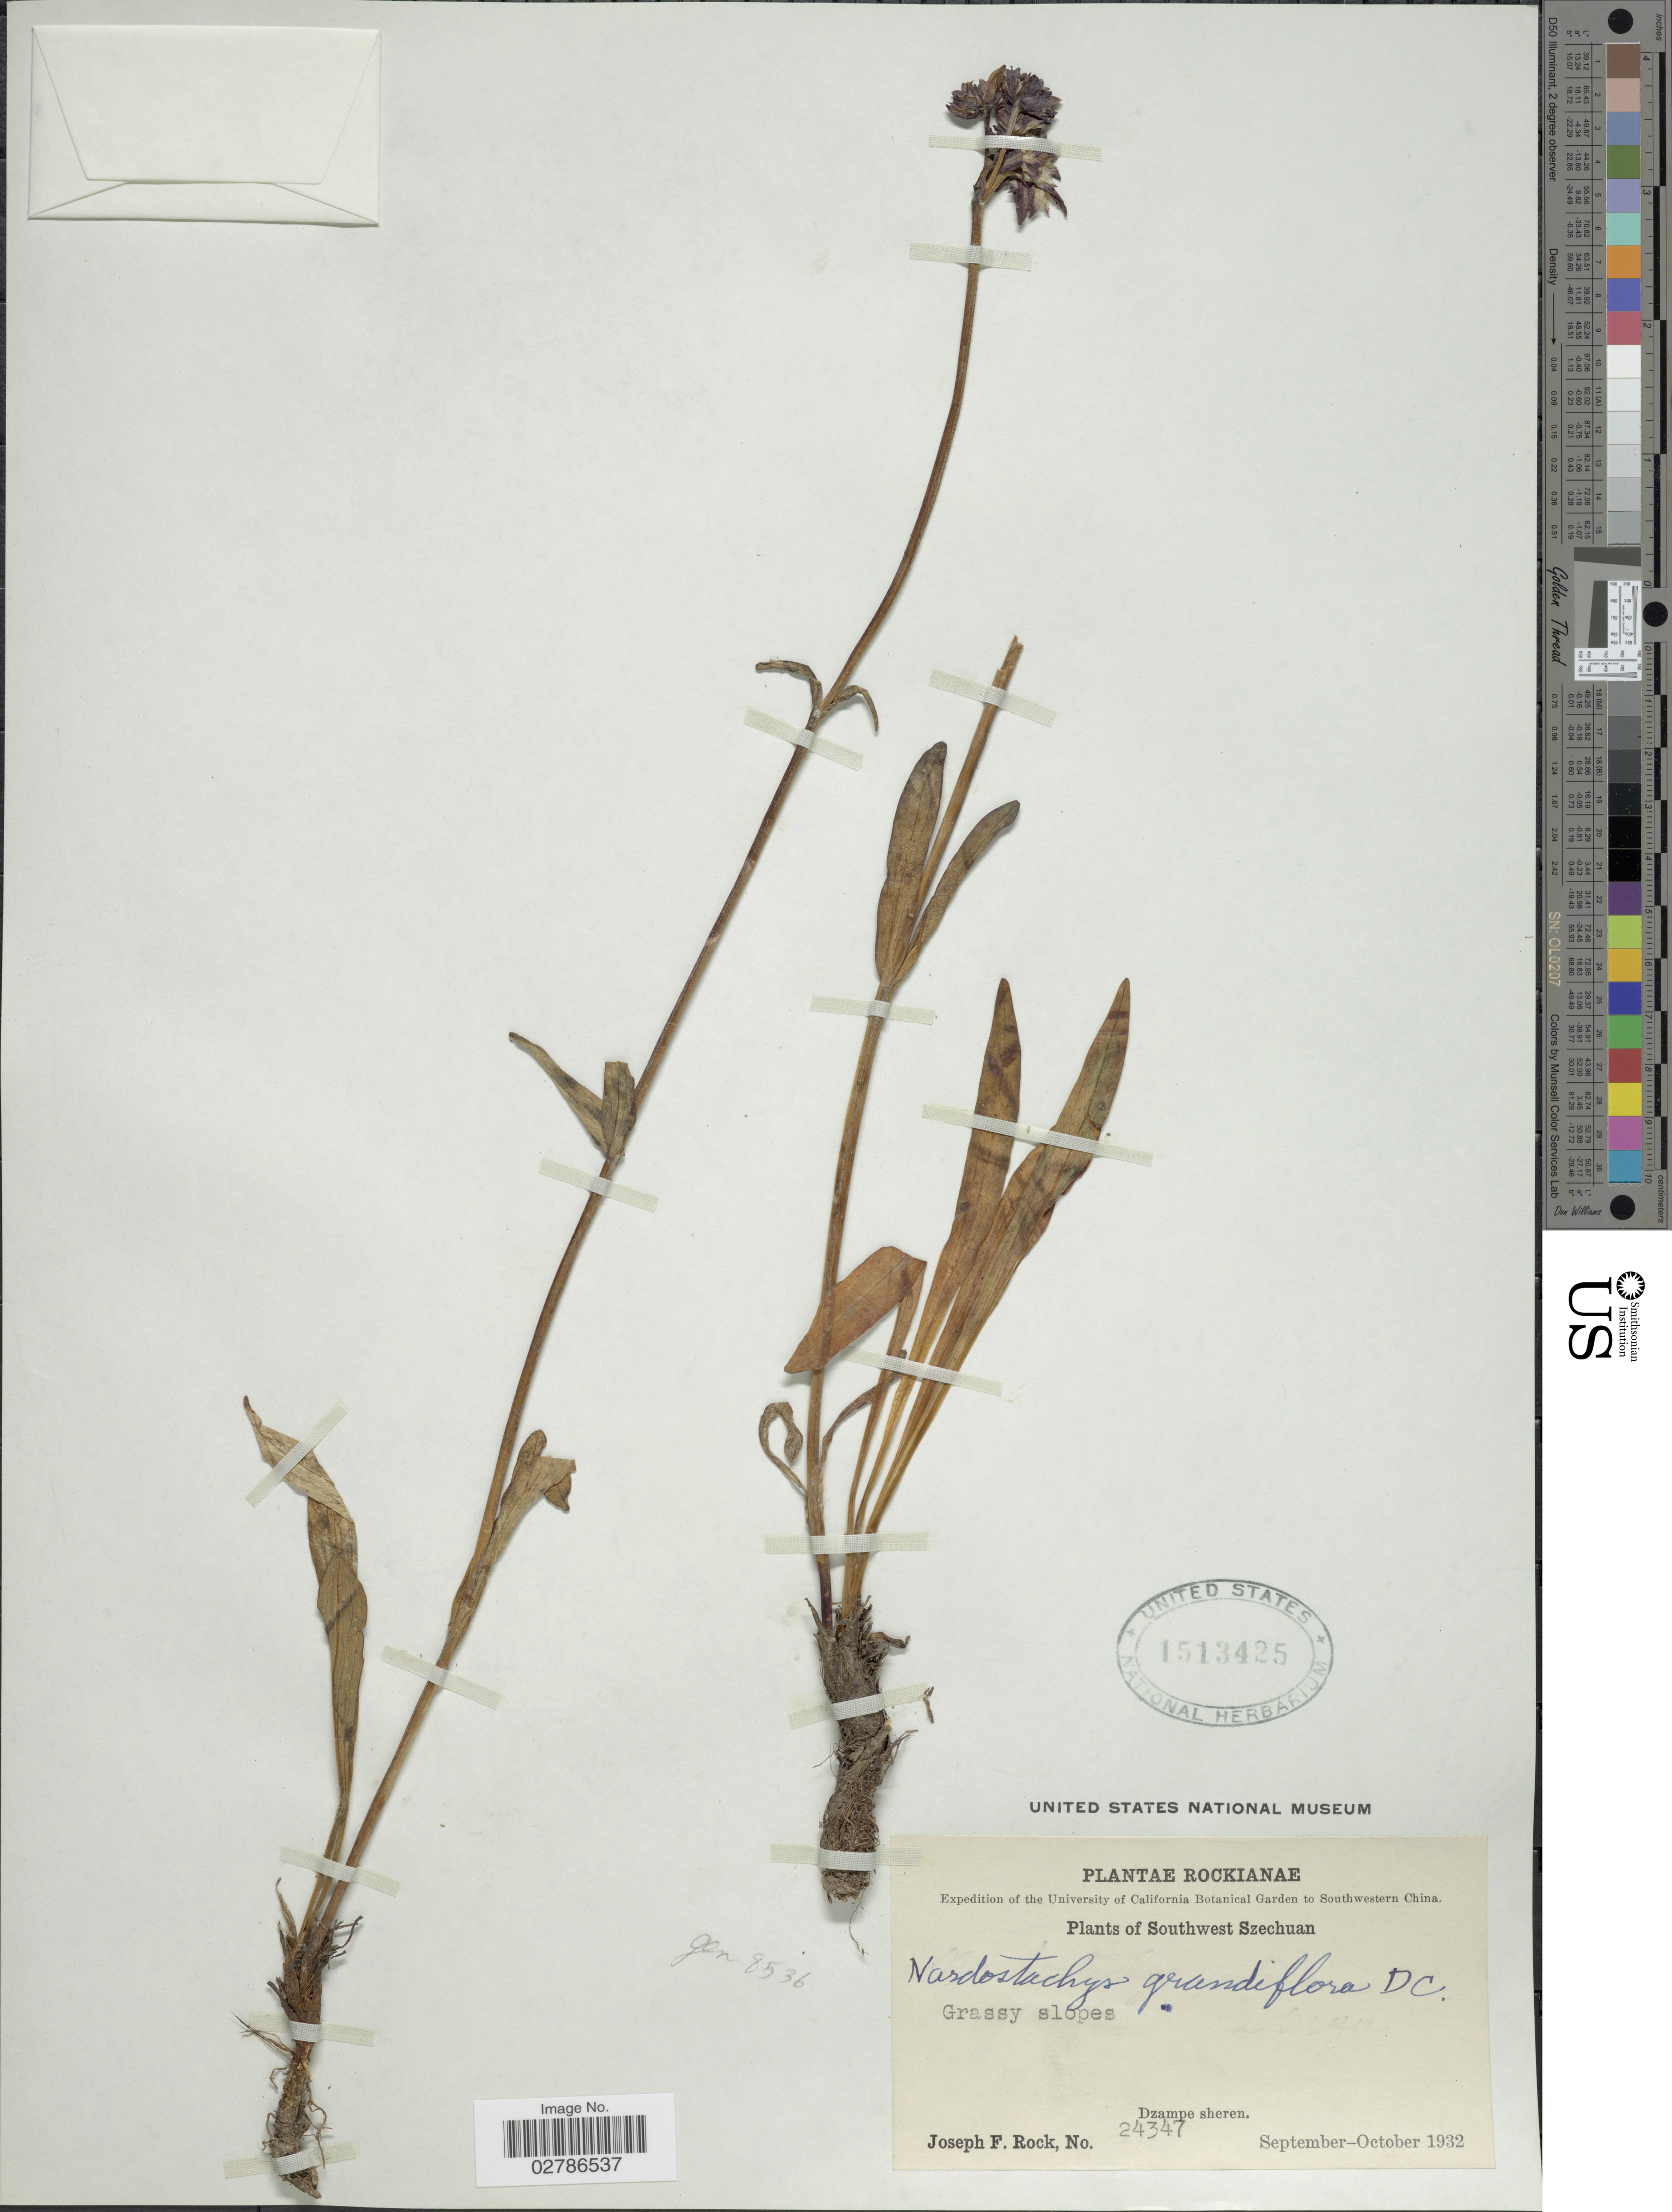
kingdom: Plantae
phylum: Tracheophyta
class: Magnoliopsida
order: Dipsacales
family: Caprifoliaceae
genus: Nardostachys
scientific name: Nardostachys grandiflora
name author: DC.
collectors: J. F. Rock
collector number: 24347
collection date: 1932-09/1932-10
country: China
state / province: Sichuan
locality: Southwest Szechuan. Dzampe sheren.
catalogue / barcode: US 1513425